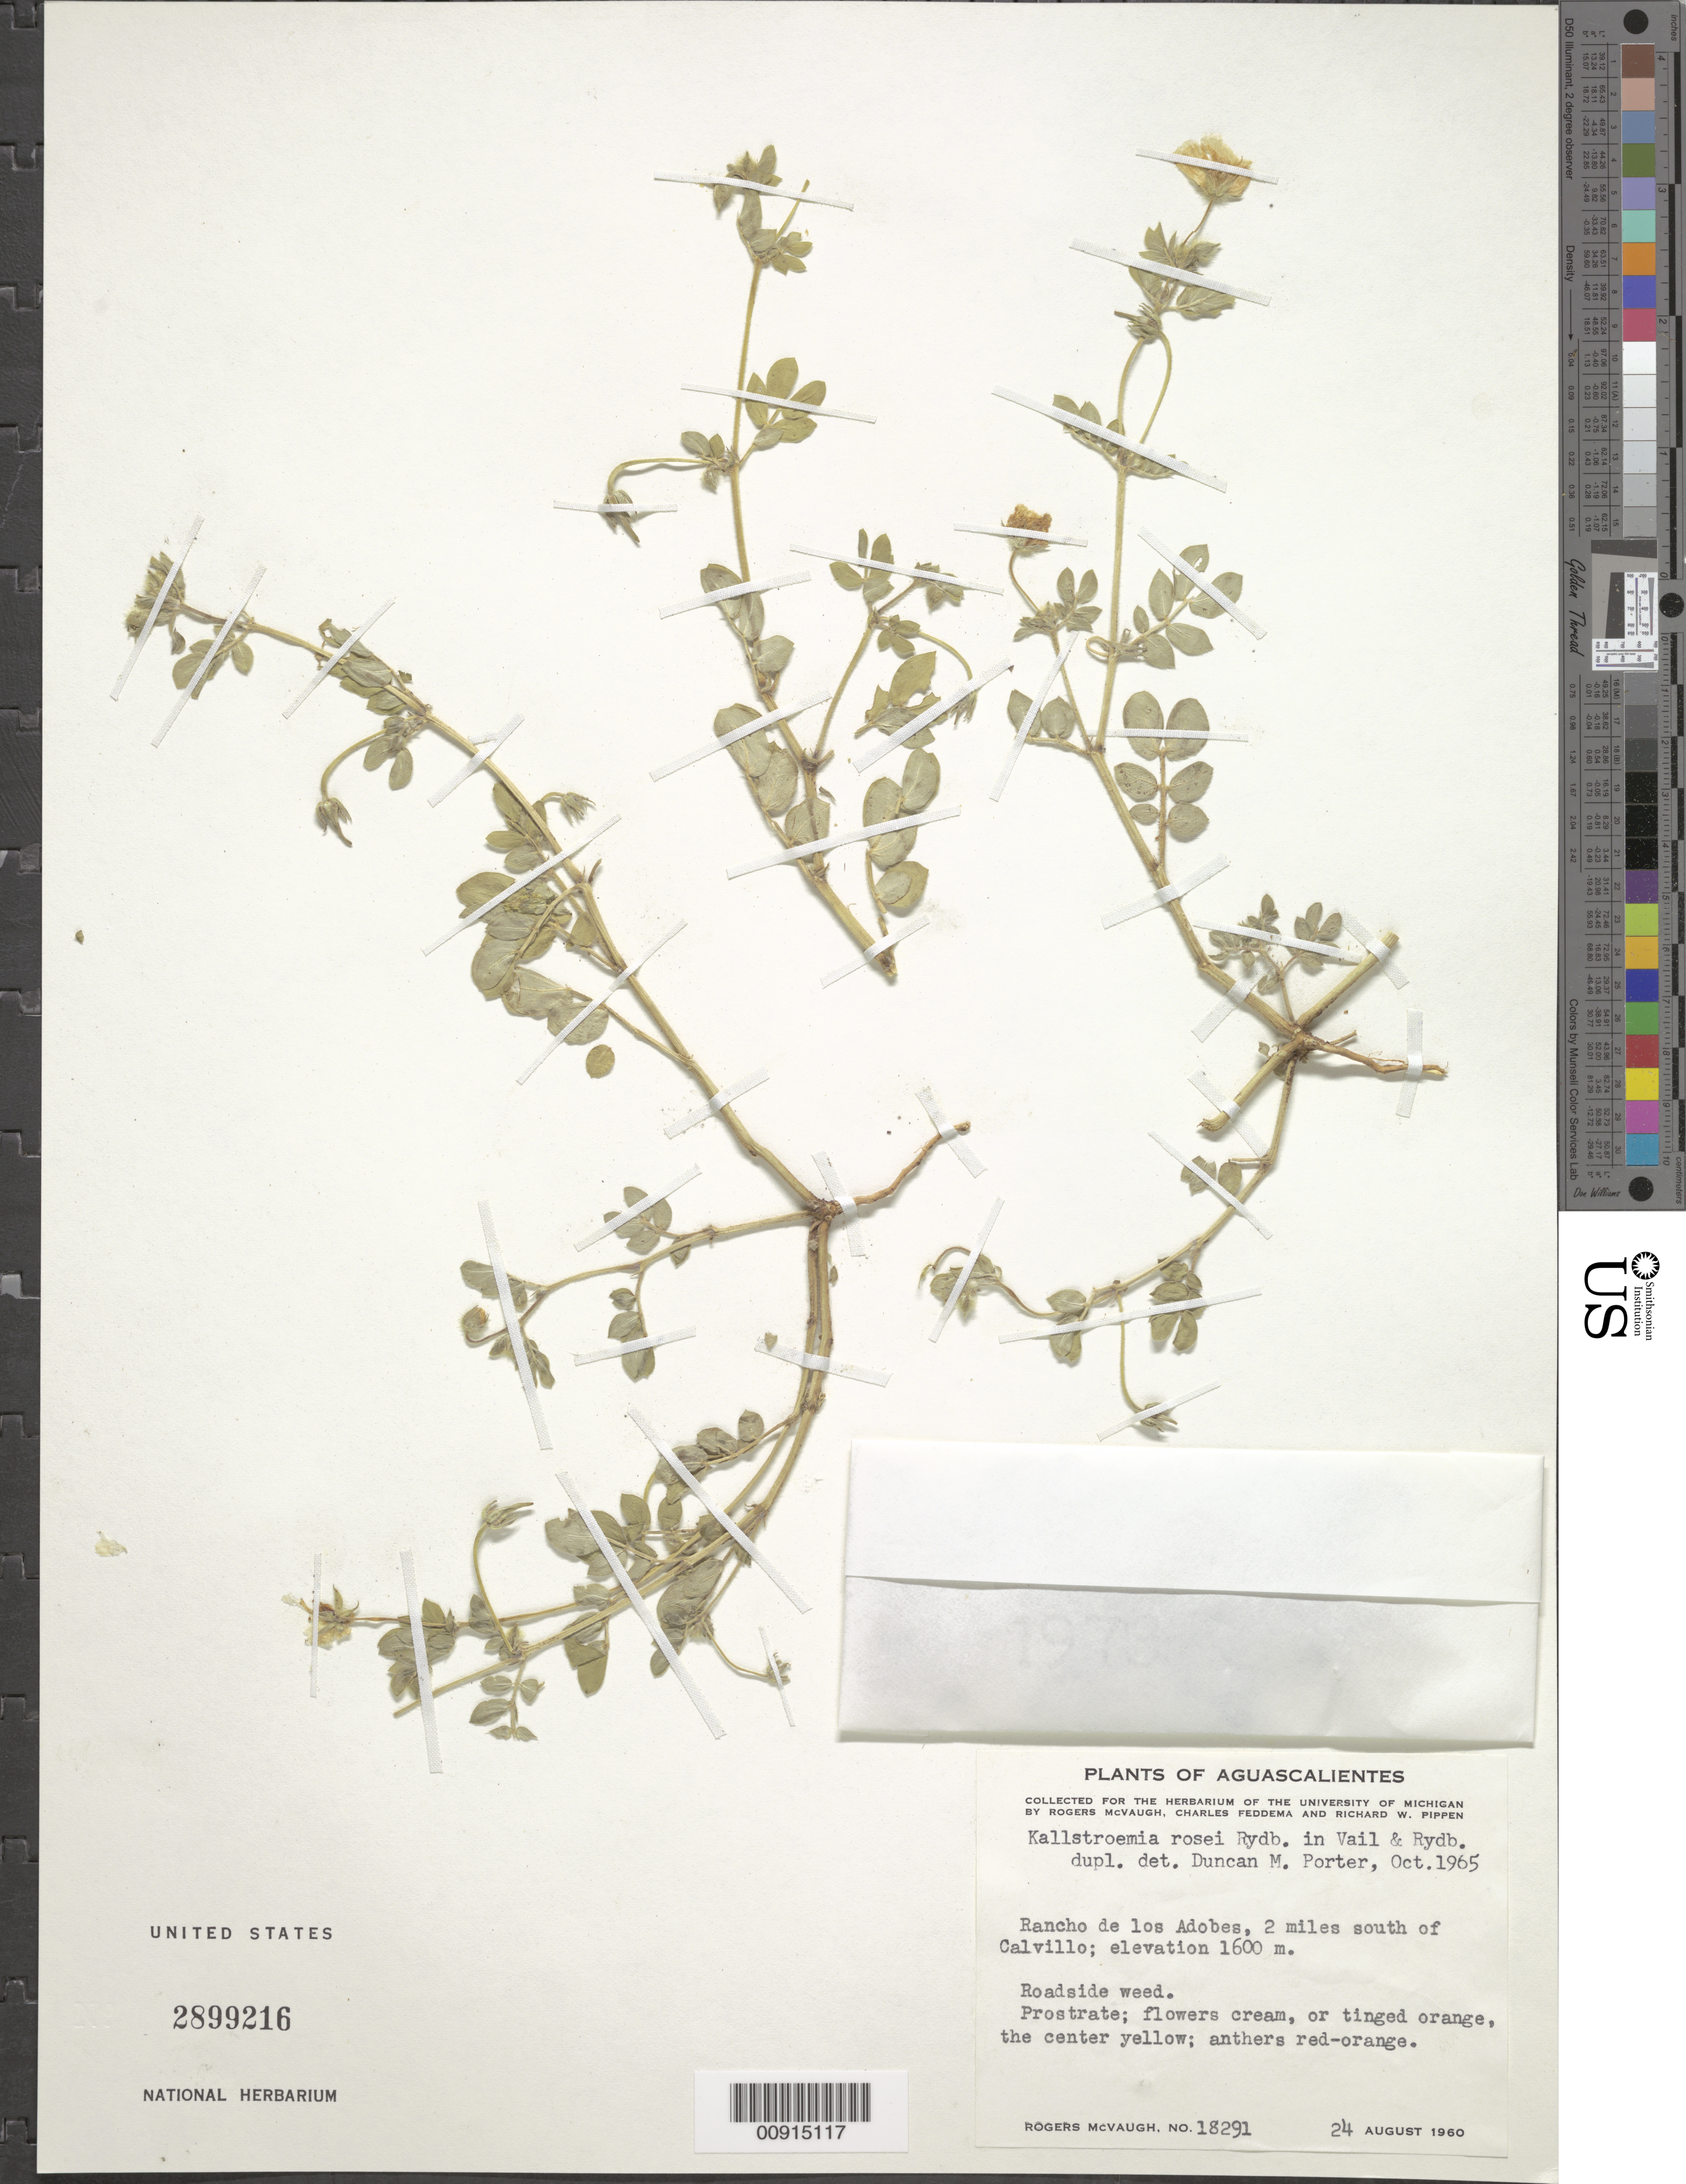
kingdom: Plantae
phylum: Tracheophyta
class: Magnoliopsida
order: Zygophyllales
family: Zygophyllaceae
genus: Kallstroemia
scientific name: Kallstroemia rosei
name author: Rydb.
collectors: R. McVaugh, C. Feddema & R. W. Pippen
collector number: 18291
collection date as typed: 24 Aug 1960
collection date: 1960-08-24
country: Mexico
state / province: Aguascalientes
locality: Aguascalientes: Rancho de los Adobes, 2 miles south of Calvillo.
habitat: Roadside weed.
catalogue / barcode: US 2899216